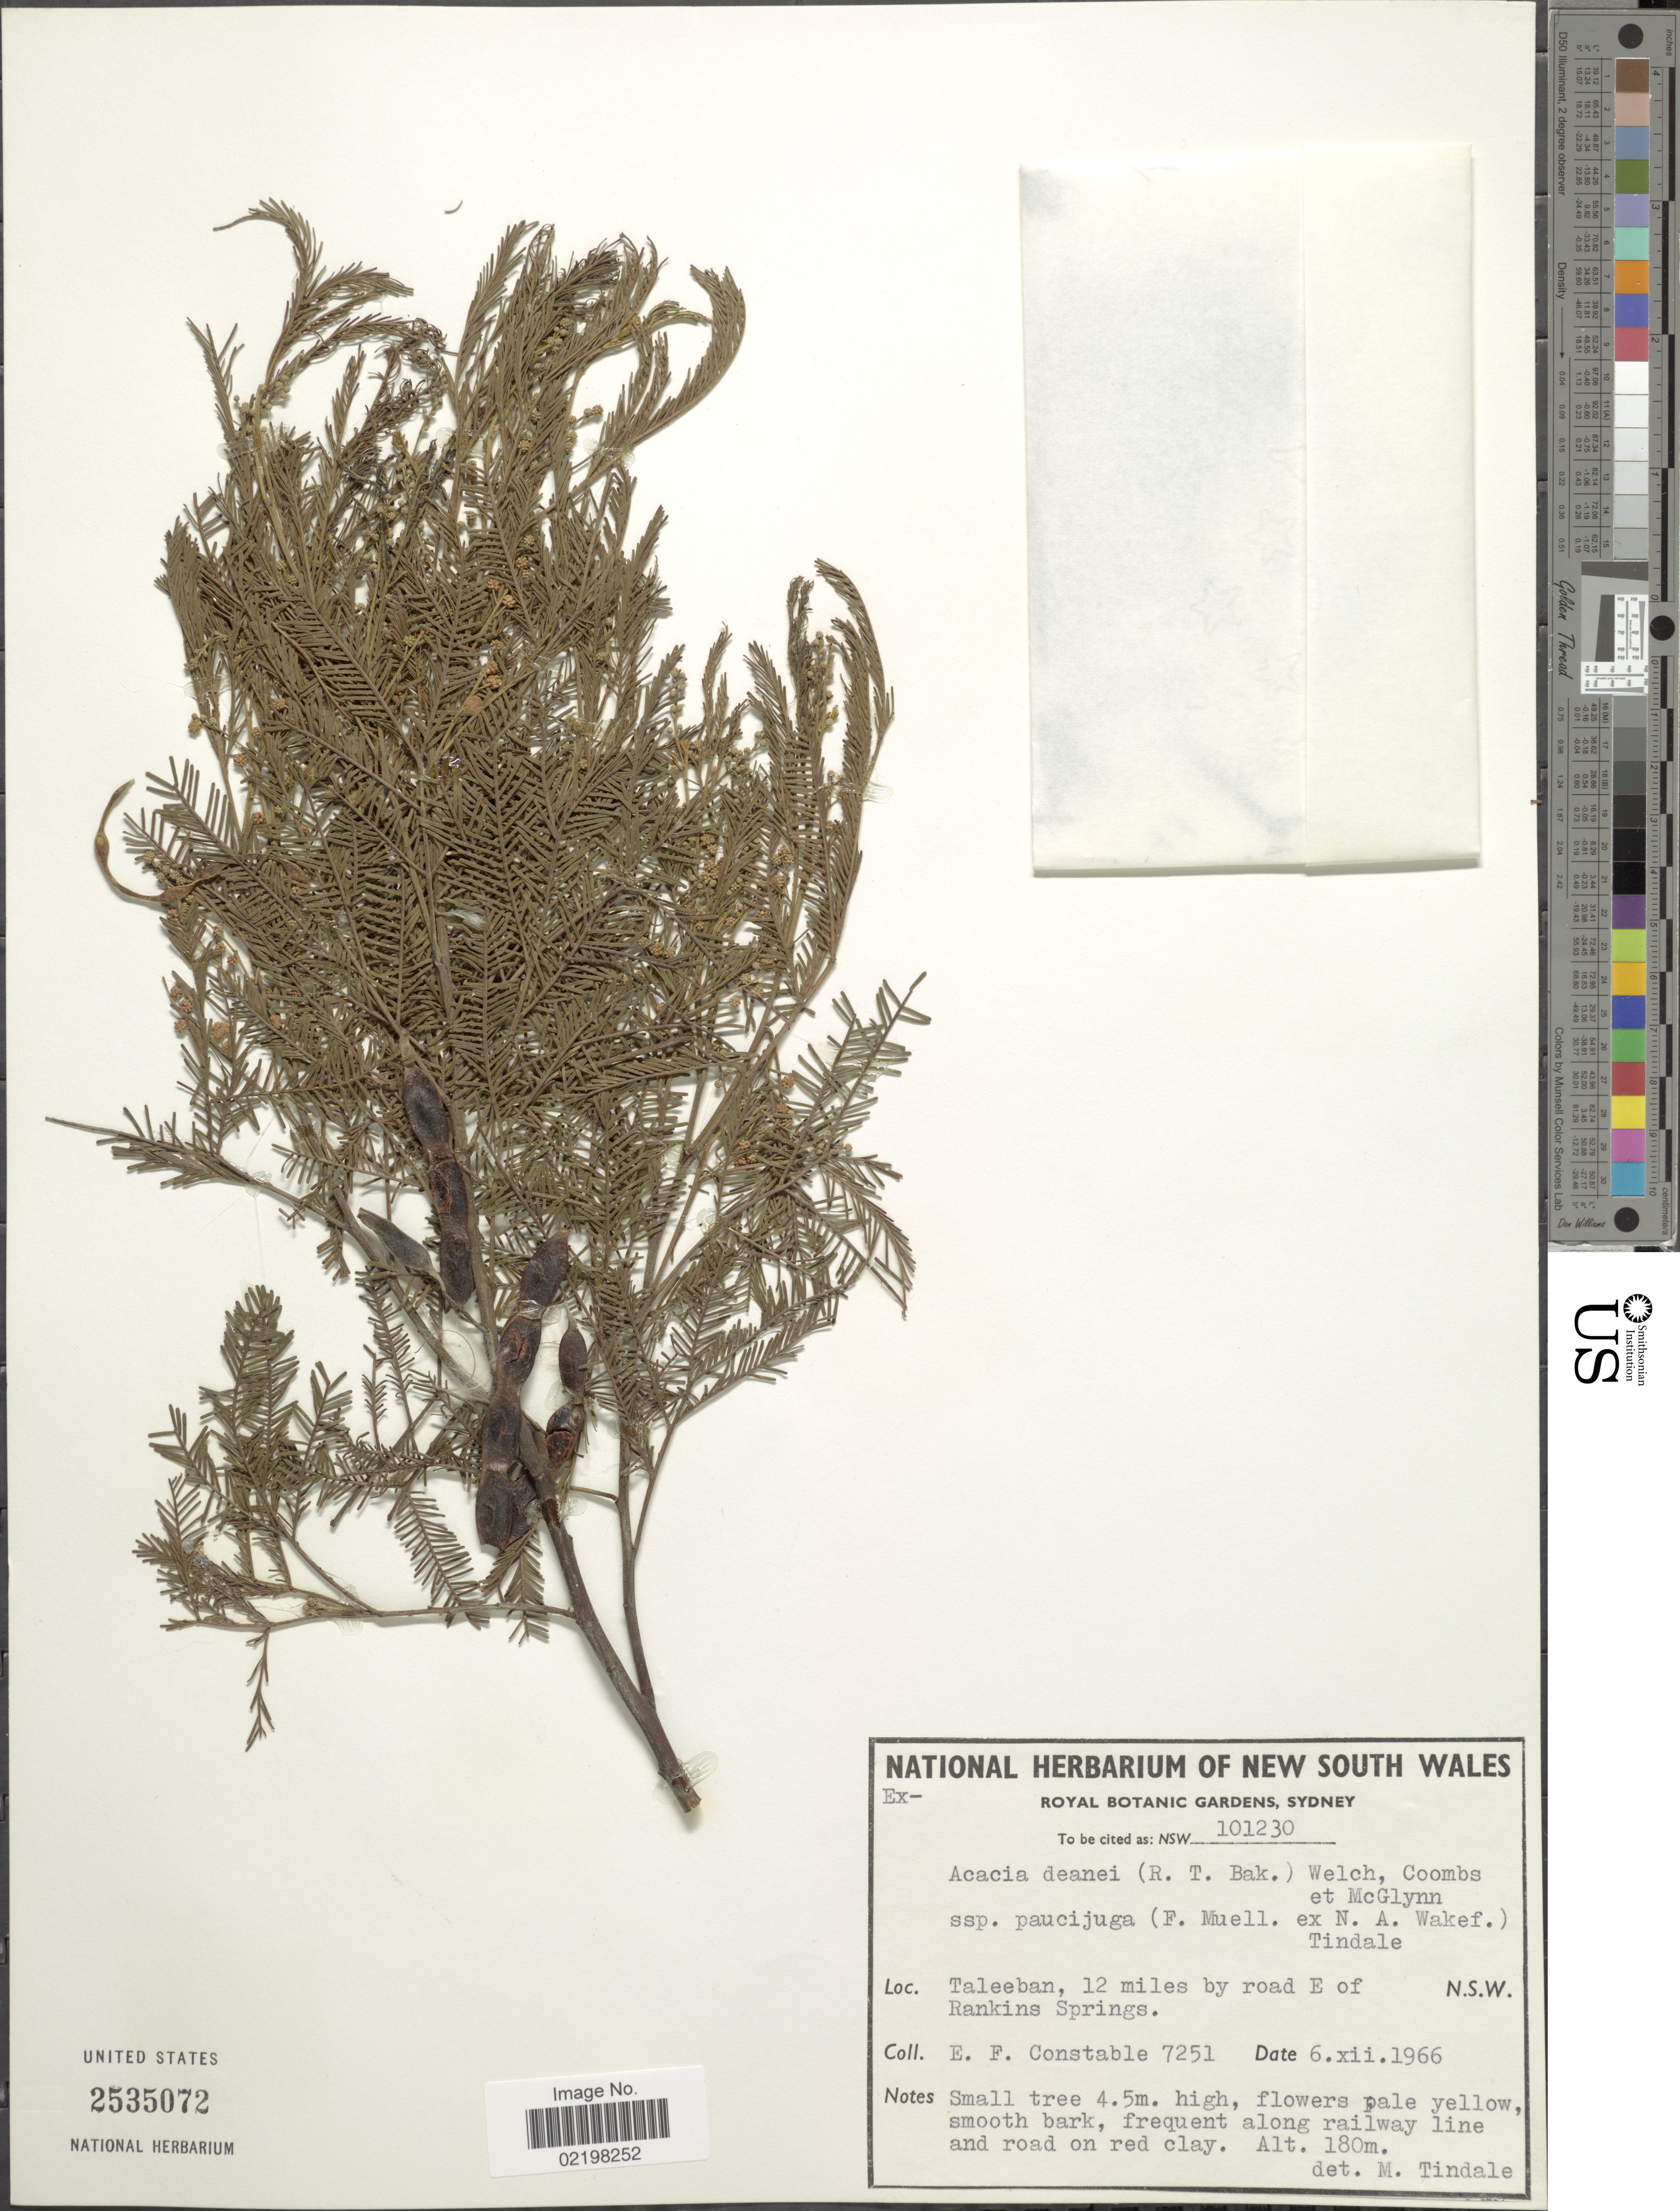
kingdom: Plantae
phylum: Tracheophyta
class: Magnoliopsida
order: Fabales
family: Fabaceae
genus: Acacia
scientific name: Acacia deanei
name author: (R.T. Baker) M.B. Welch et al.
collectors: E. F. Constable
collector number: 7251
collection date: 1966-12-06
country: Australia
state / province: New South Wales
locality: Taleeban, 12 miles by road E of Rankins Springs.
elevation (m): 180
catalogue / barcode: US 2535072